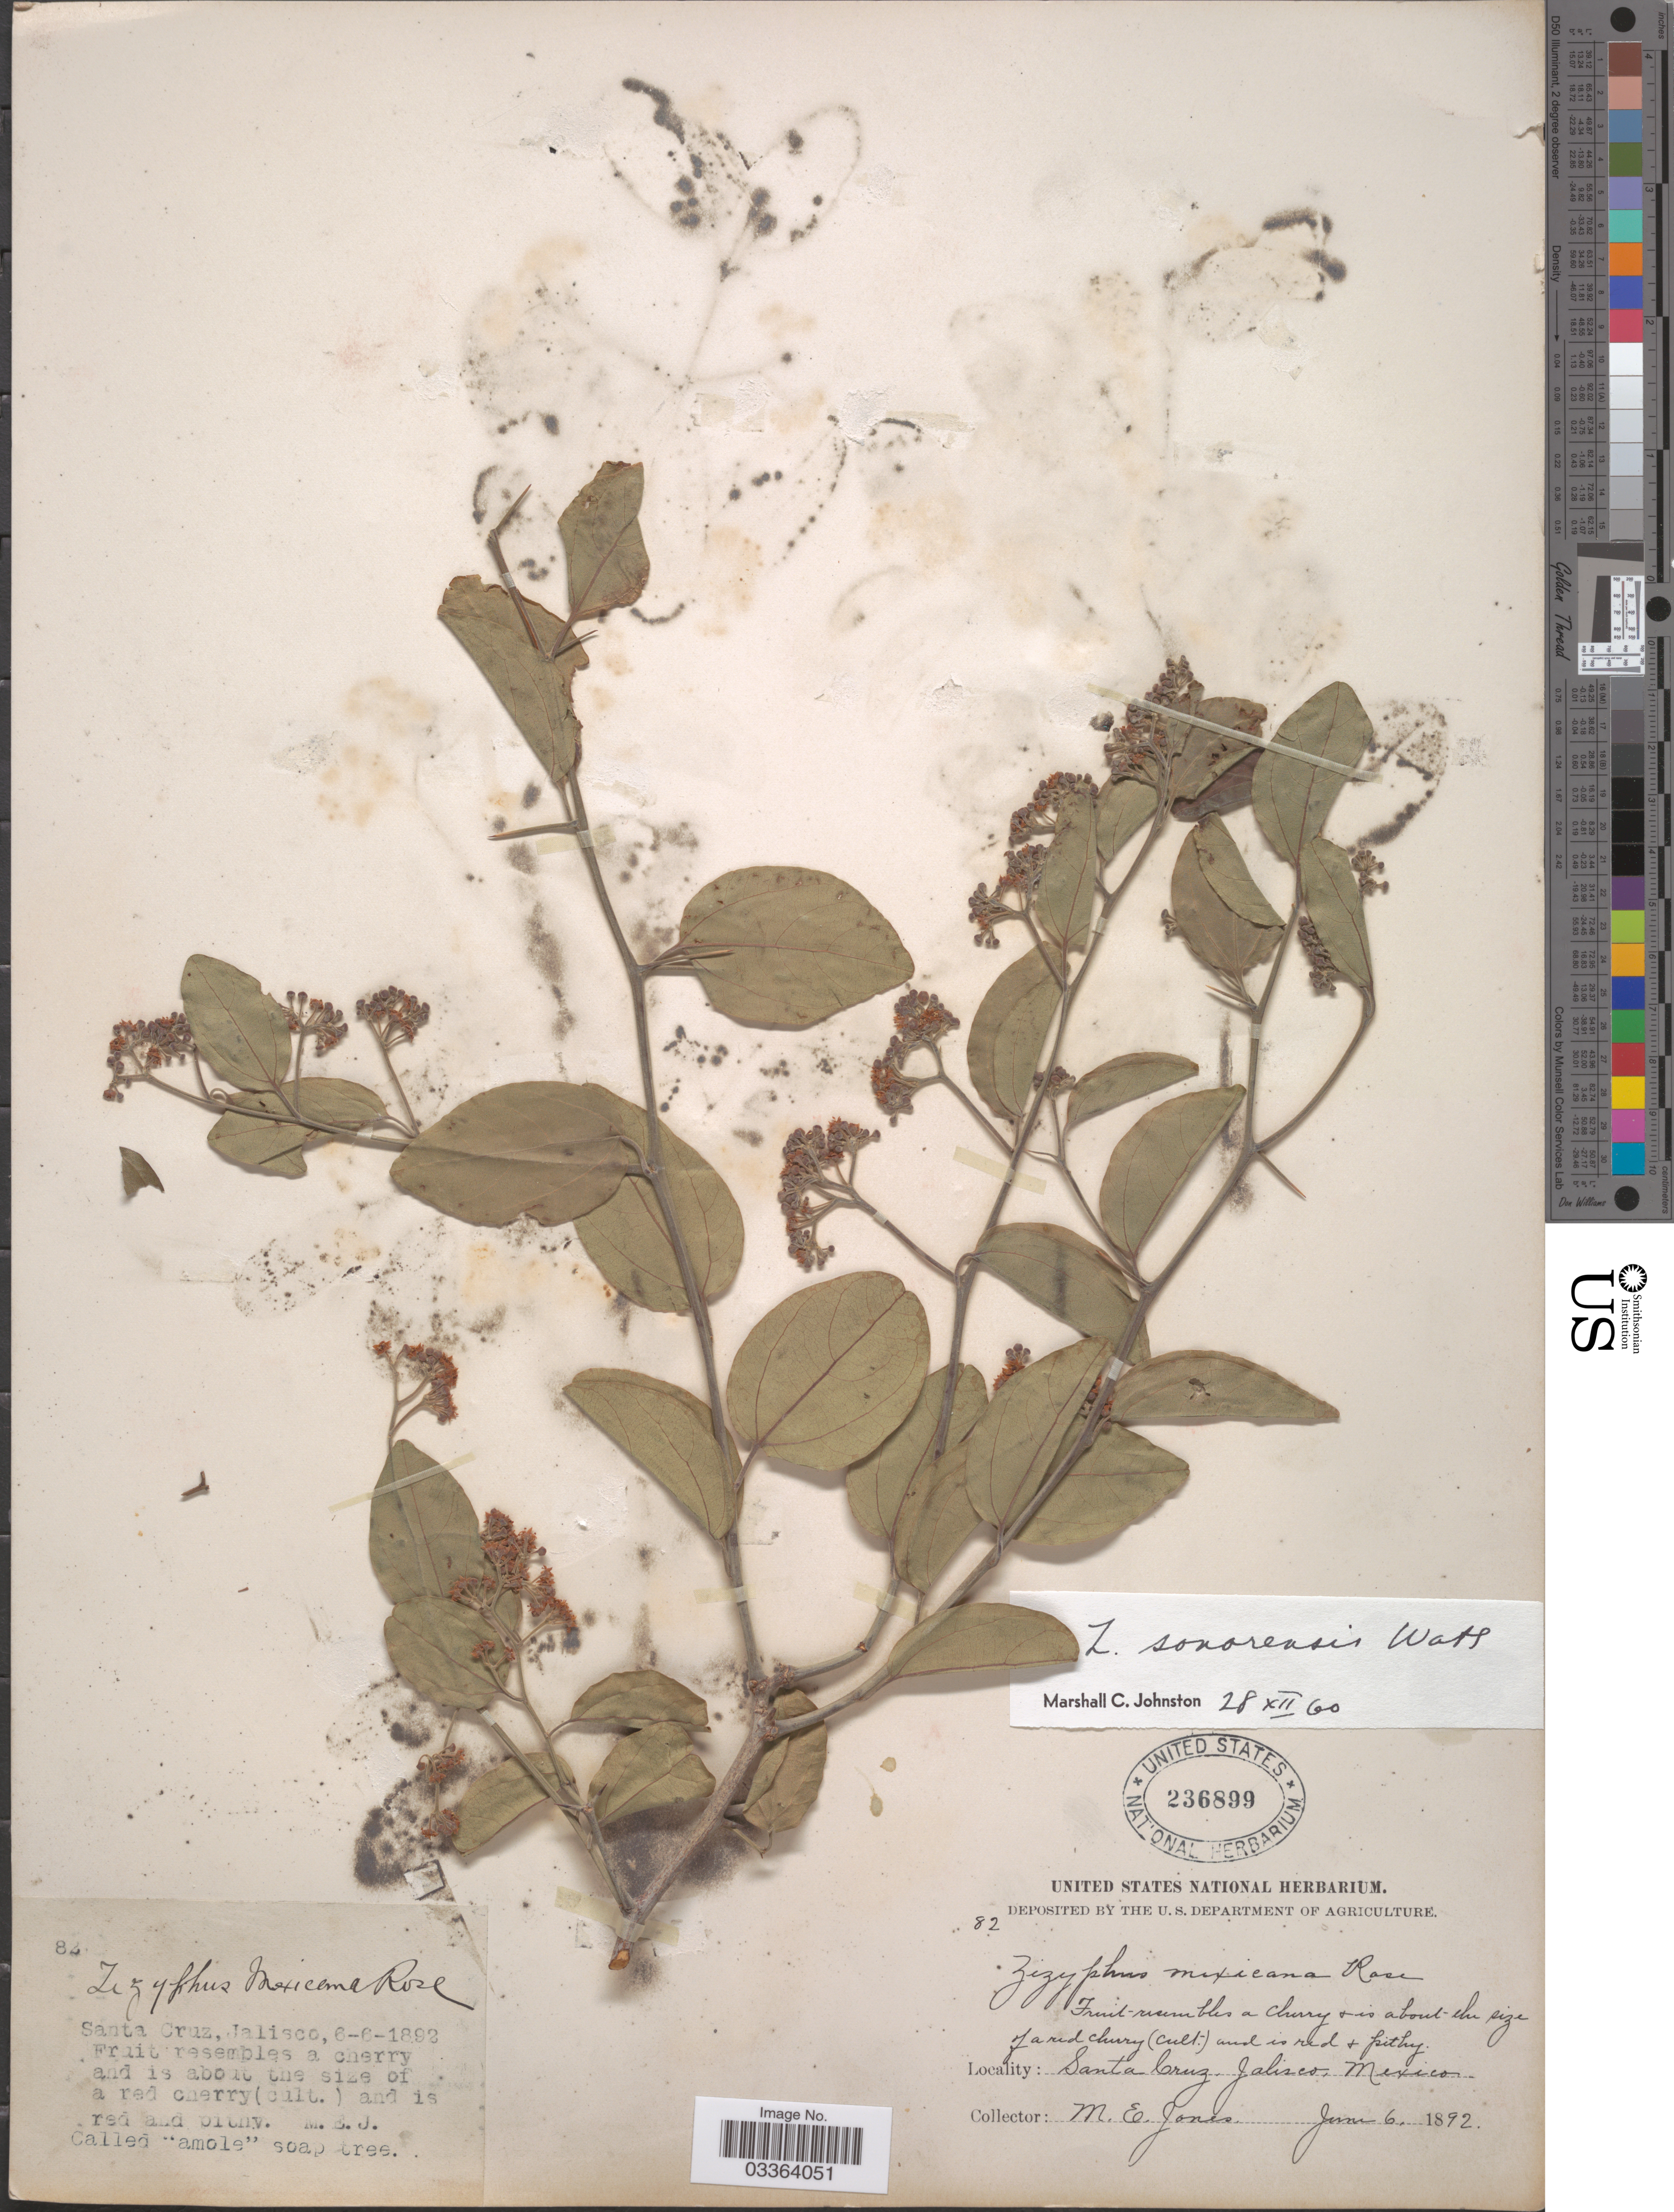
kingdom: Plantae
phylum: Tracheophyta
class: Magnoliopsida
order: Rosales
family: Rhamnaceae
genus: Sarcomphalus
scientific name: Sarcomphalus amole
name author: (Sessé & Moc.) Hauenschild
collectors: M. E. Jones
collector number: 82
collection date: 1982-06-06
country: Mexico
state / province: Jalisco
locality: Santa Cruz.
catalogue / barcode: US 236899